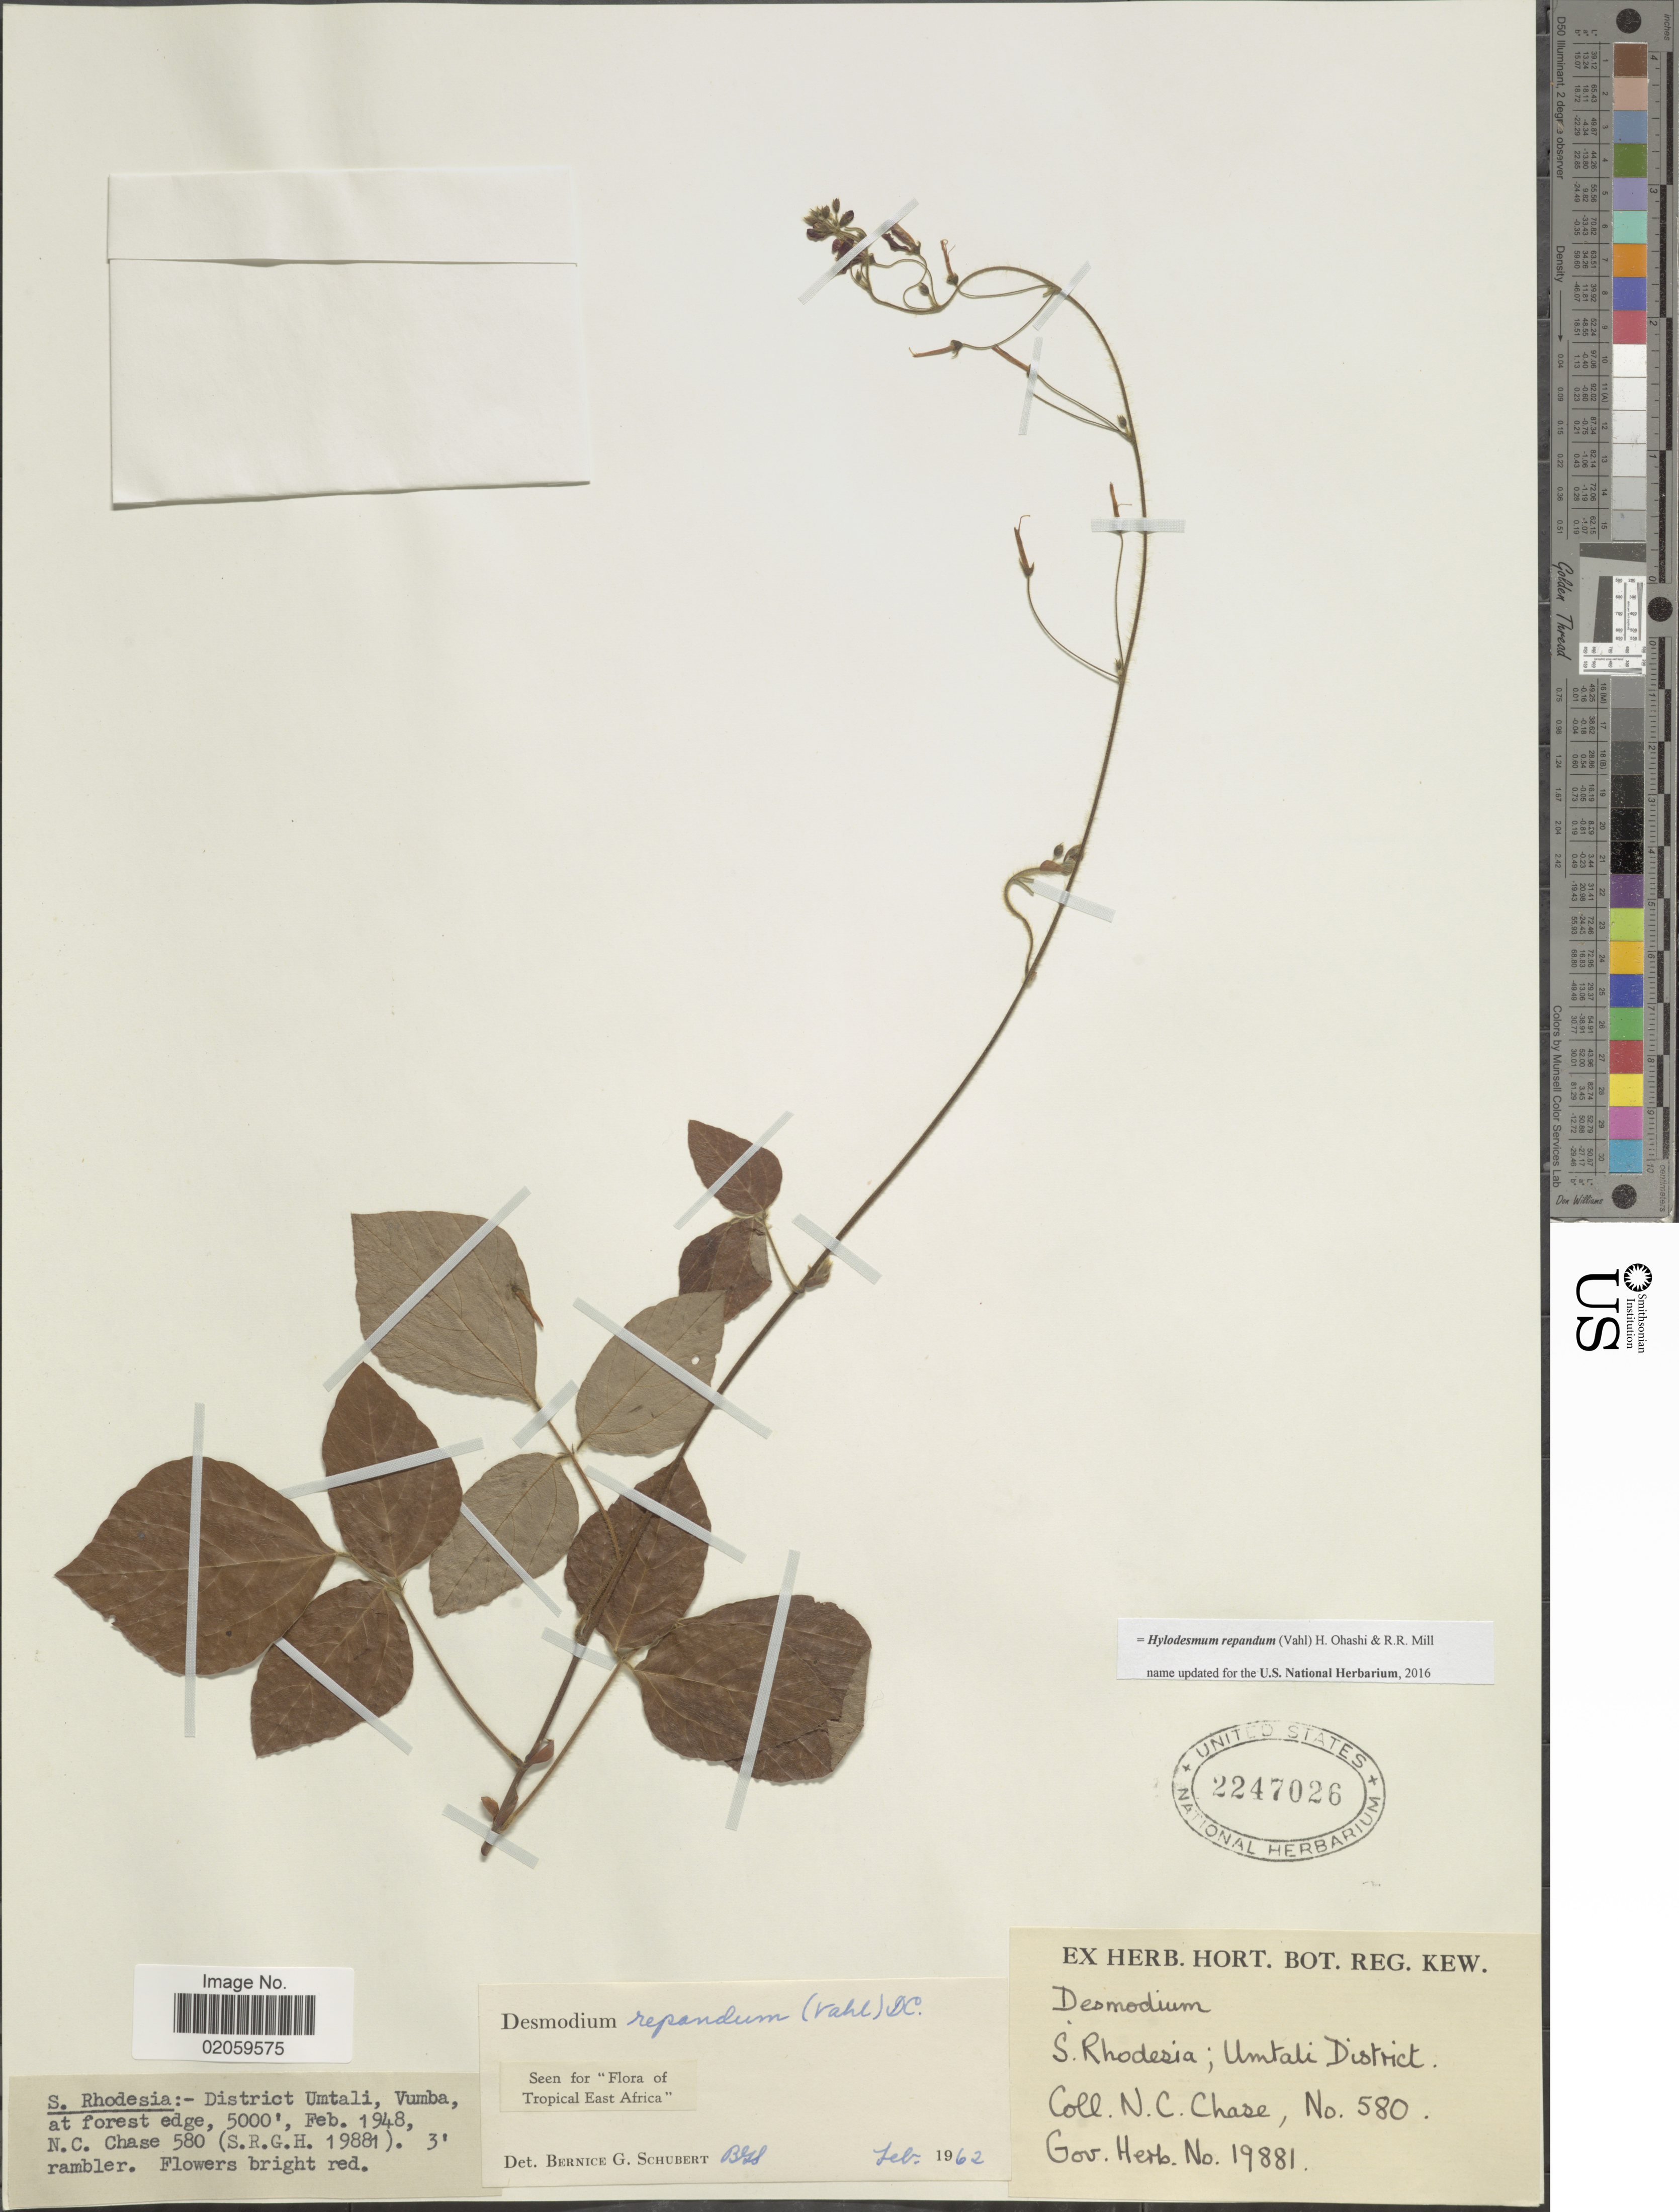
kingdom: Plantae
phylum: Tracheophyta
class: Magnoliopsida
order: Fabales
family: Fabaceae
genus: Hylodesmum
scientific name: Hylodesmum repandum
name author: (Vahl) H. Ohashi & R.R. Mill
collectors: N. C. Chase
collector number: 580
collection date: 1948-02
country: Zimbabwe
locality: S. Rhodesia- District Umtali, Vumba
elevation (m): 1524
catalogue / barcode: US 2247026